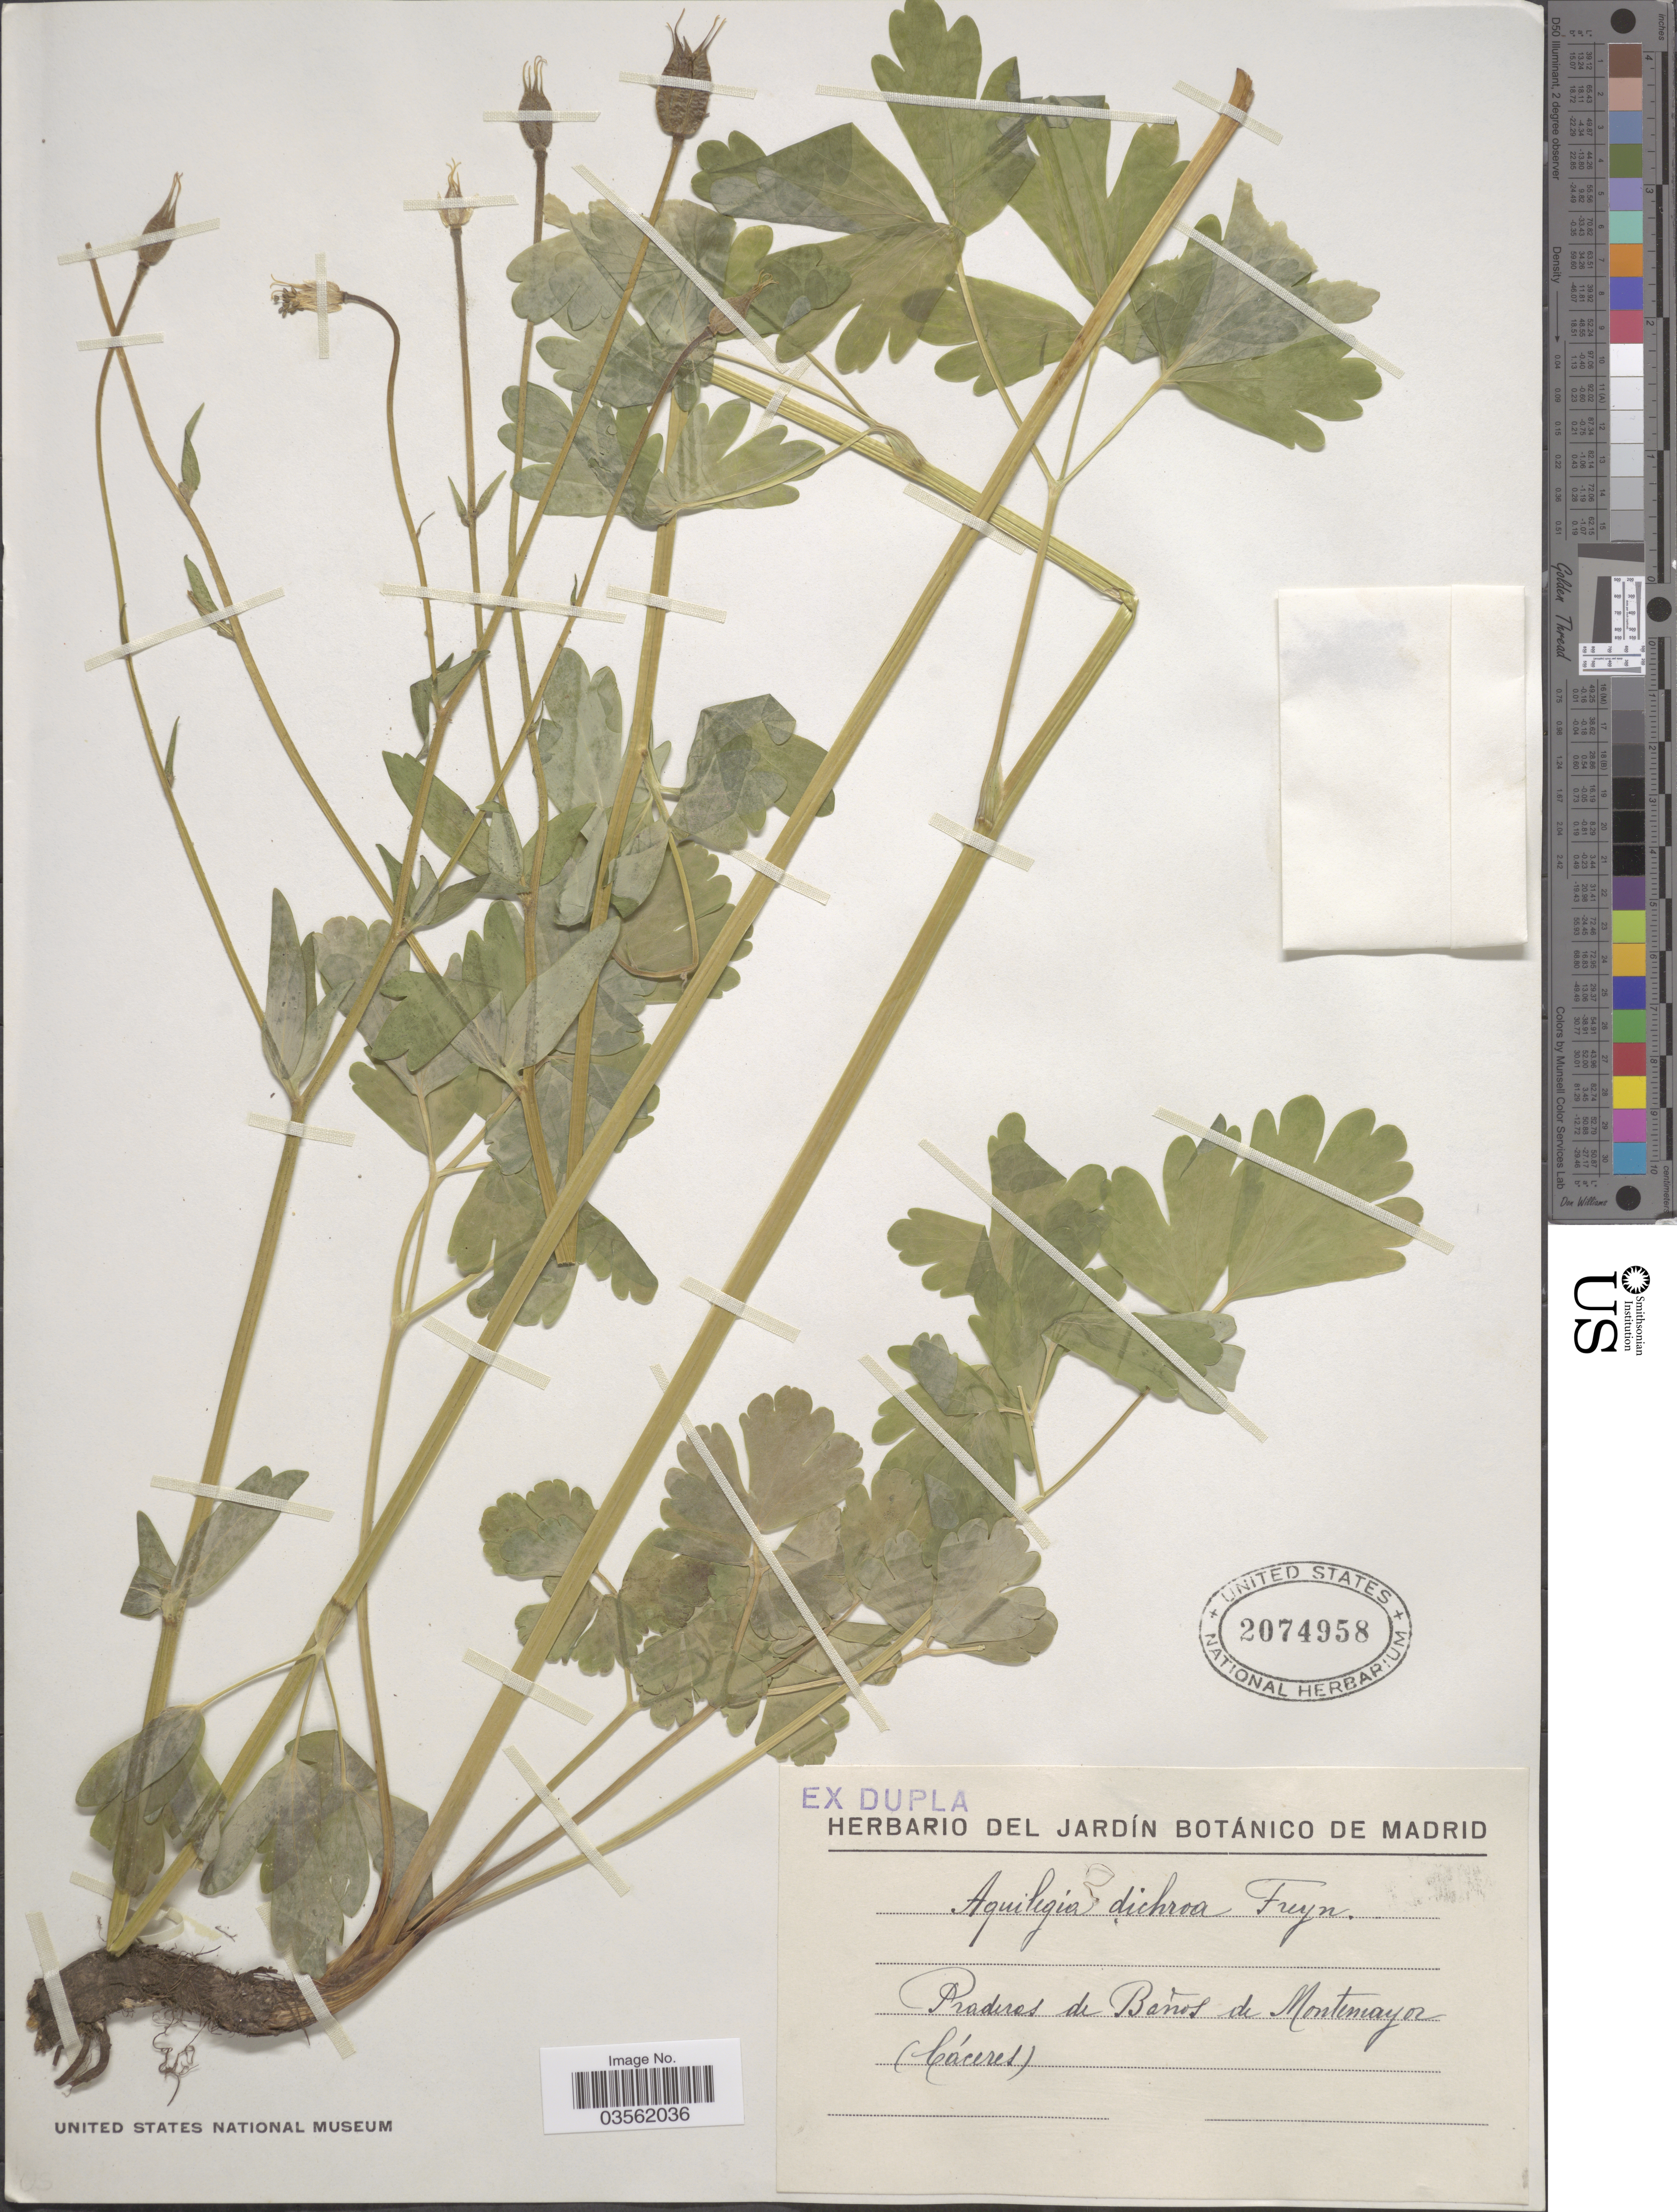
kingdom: Plantae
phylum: Tracheophyta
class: Magnoliopsida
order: Ranunculales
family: Ranunculaceae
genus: Aquilegia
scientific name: Aquilegia dichroa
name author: Freyn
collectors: -. Caceres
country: Spain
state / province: Madrid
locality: Pradura de Baños de Montemayor.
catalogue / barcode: US 2074958